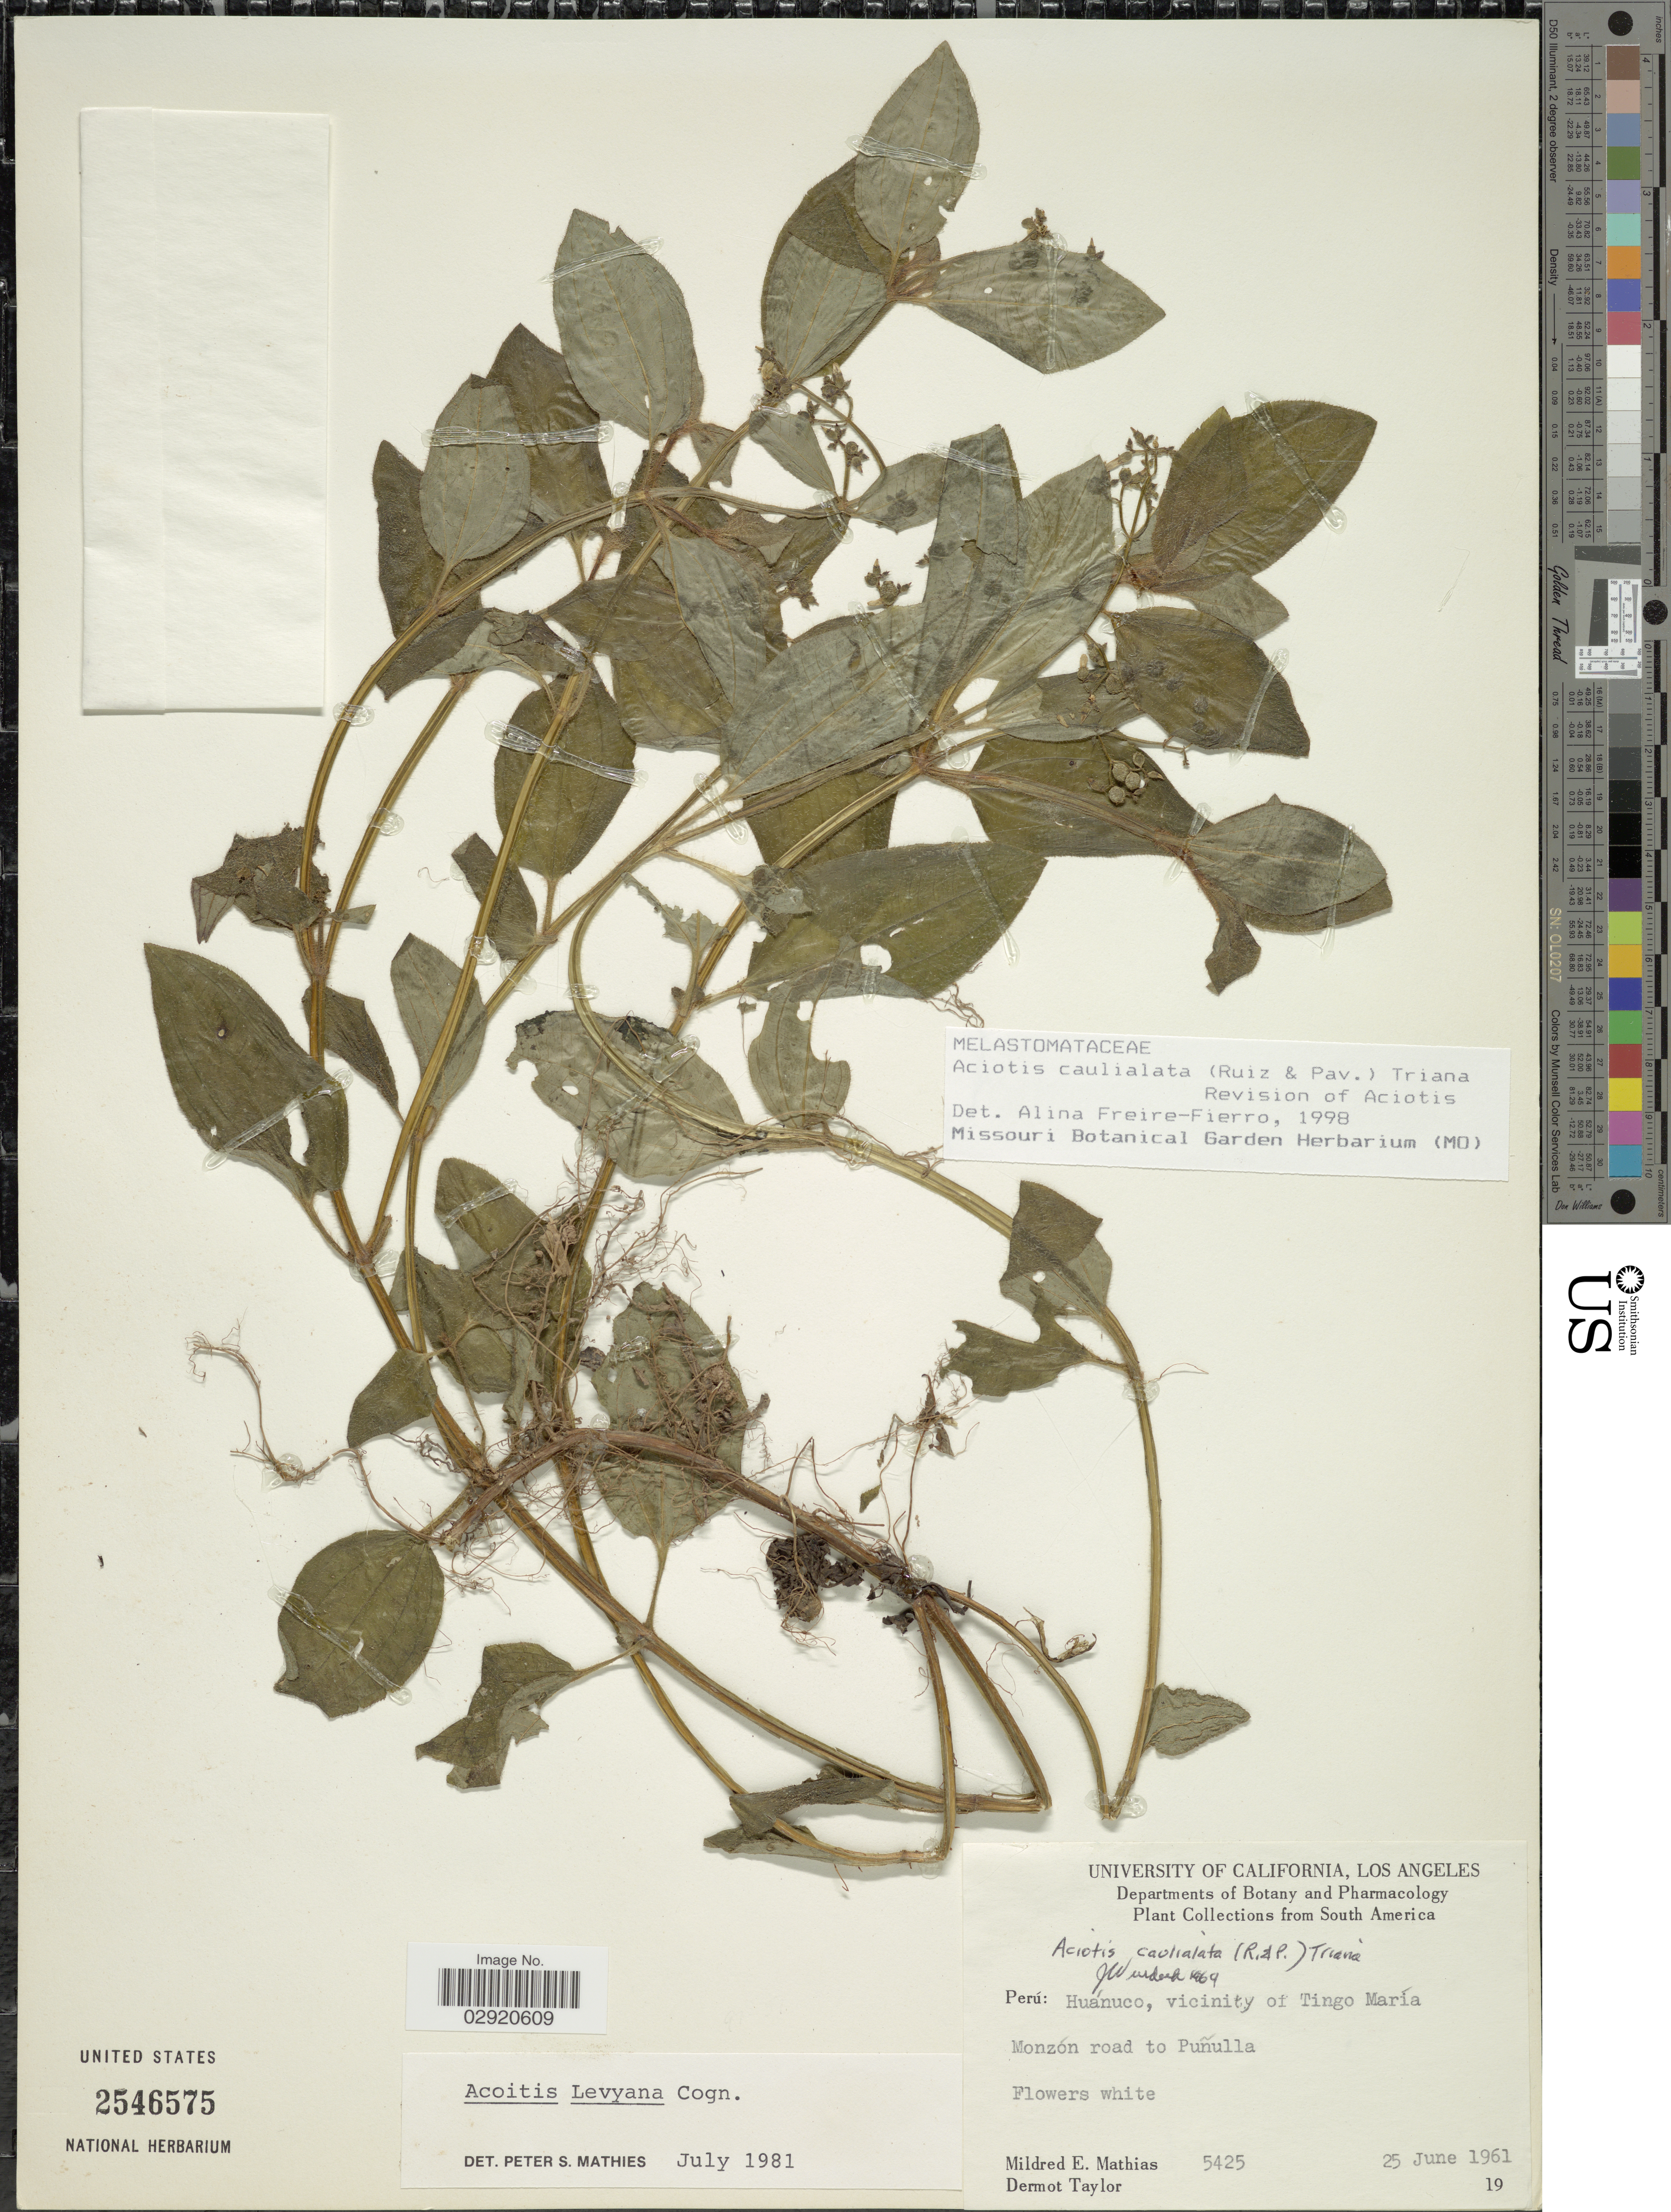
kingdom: Plantae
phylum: Tracheophyta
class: Magnoliopsida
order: Myrtales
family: Melastomataceae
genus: Aciotis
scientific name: Aciotis rubricaulis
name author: (Mart. ex DC.) Triana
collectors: M. E. Mathias & D. Taylor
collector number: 5425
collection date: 1961-06-25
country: Peru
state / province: Huánuco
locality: Vicinity of Tingo María. Monzón road to Puñulla.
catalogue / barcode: US 2546575